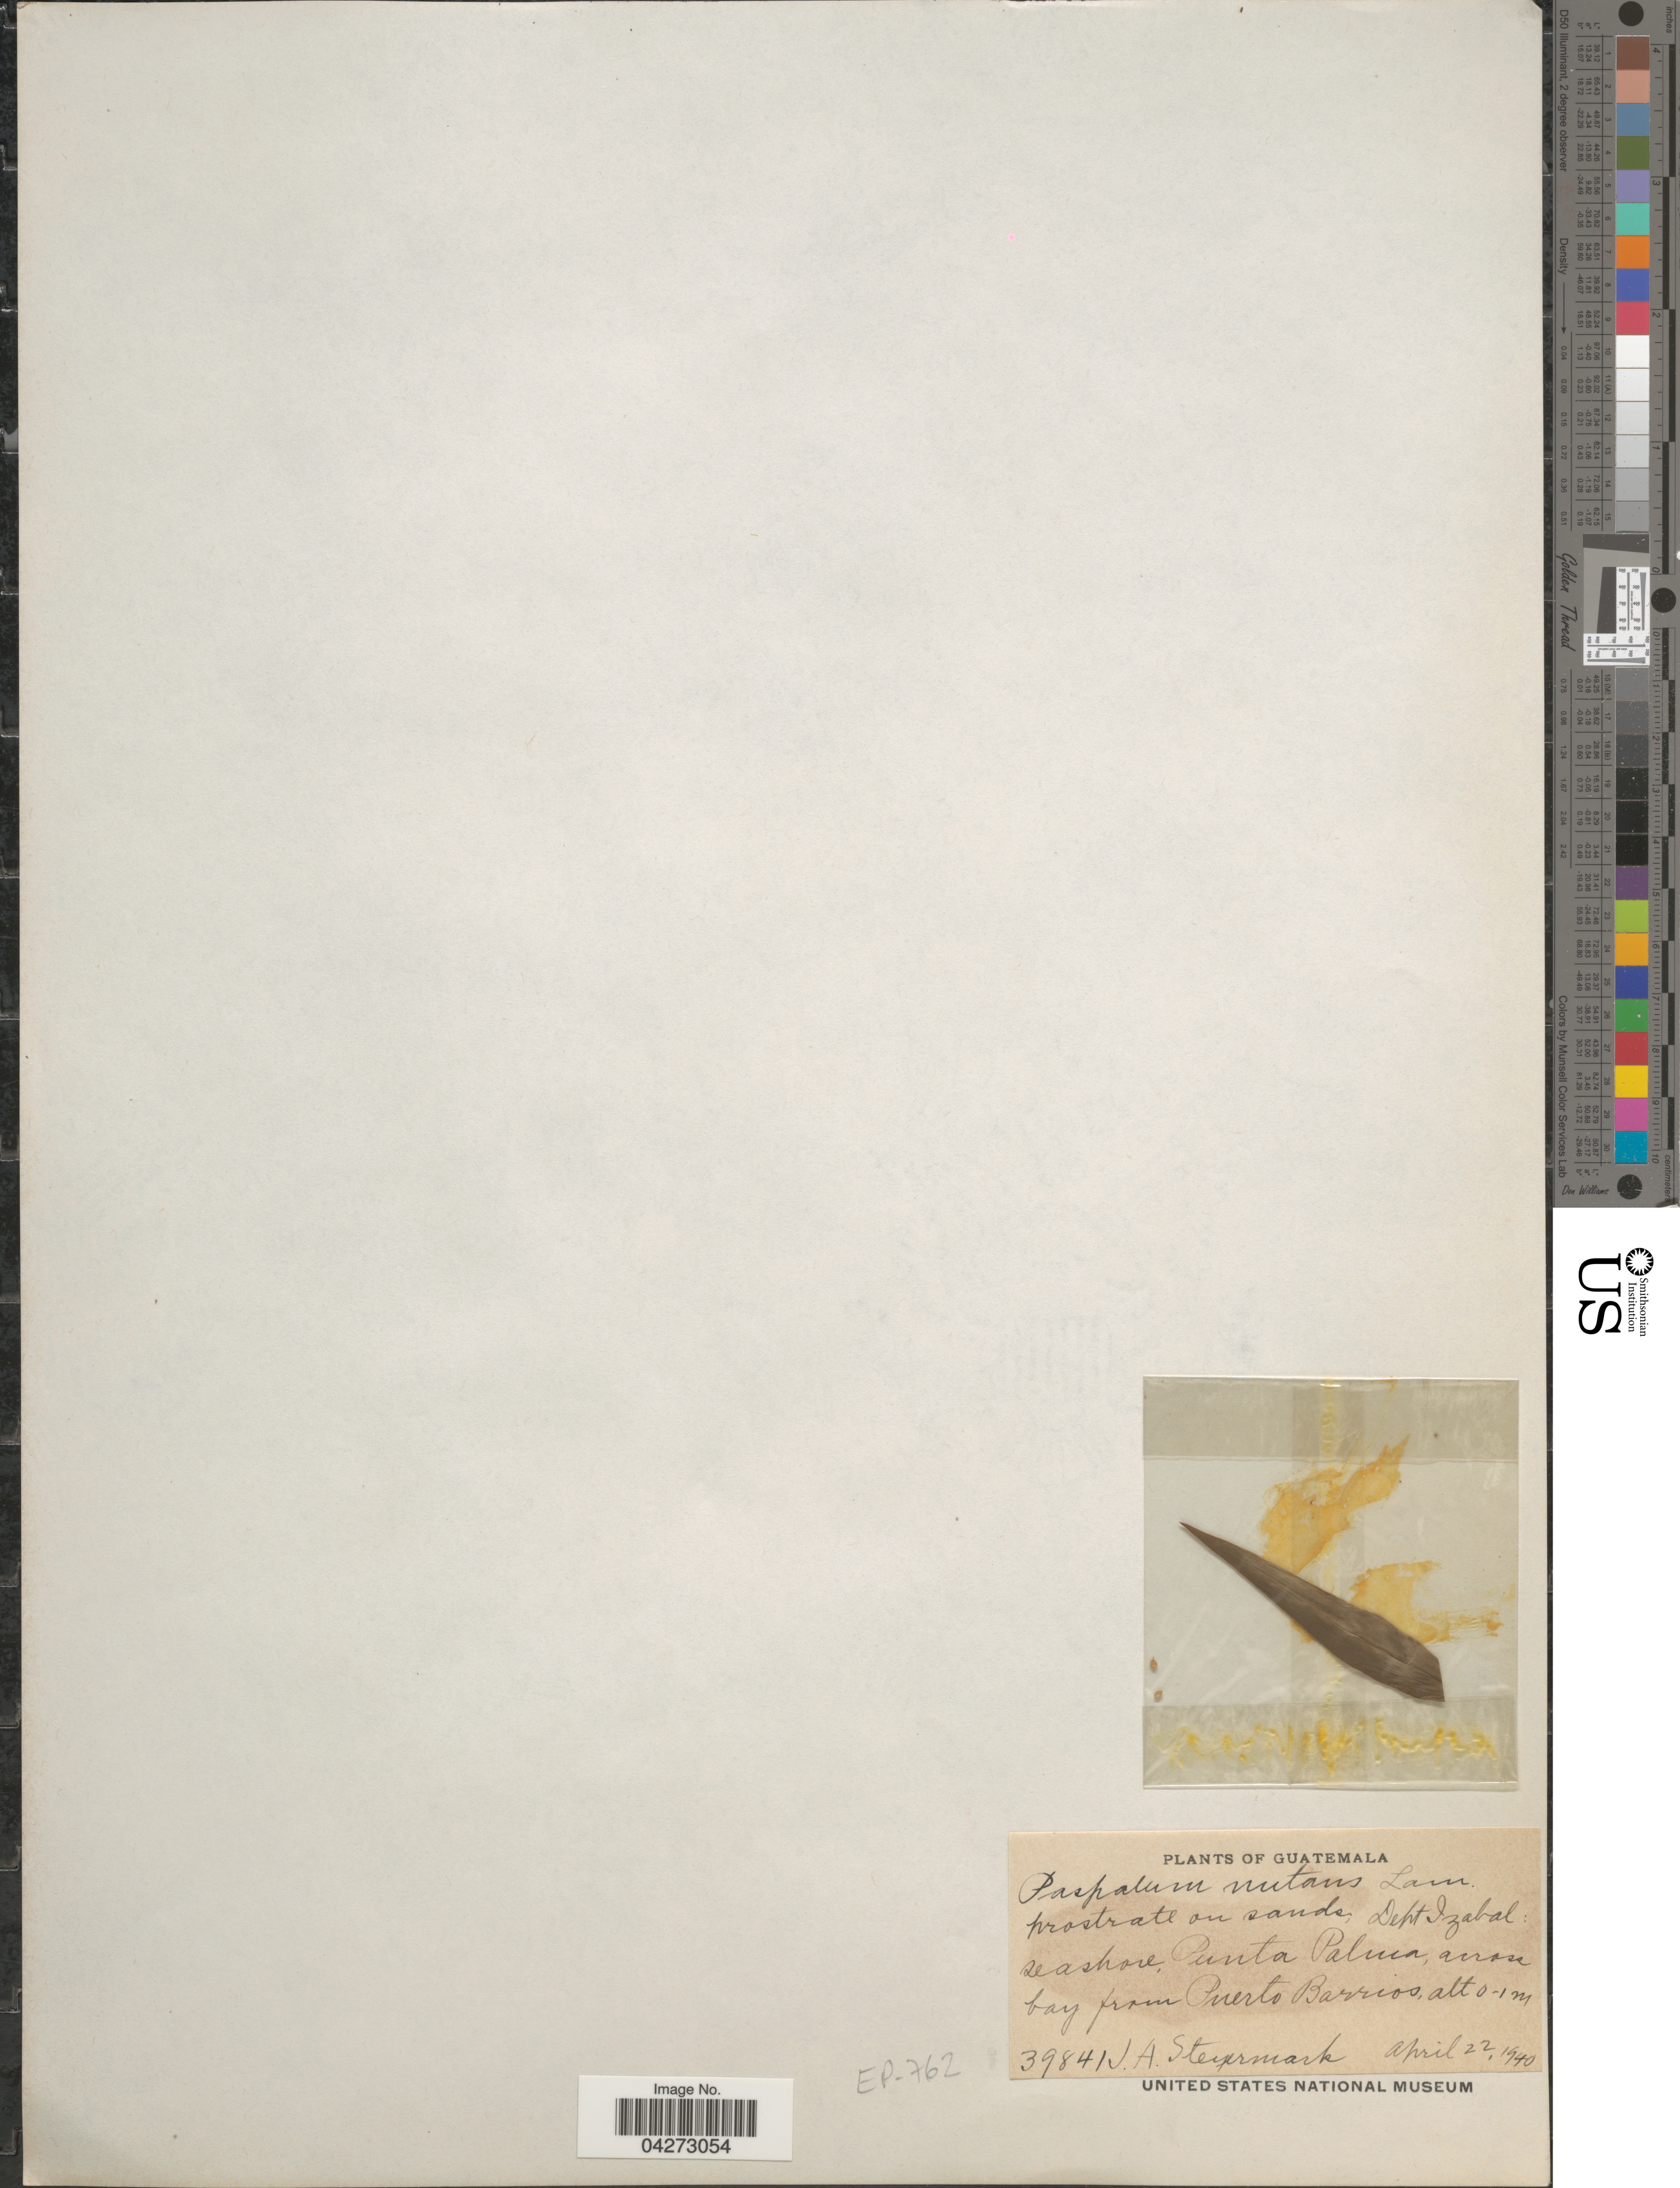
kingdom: Plantae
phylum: Tracheophyta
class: Liliopsida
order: Poales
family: Poaceae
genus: Paspalum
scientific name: Paspalum nutans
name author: Lam.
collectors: J. Steyermark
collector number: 39841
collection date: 1940-04-22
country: Guatemala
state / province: Izabal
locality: Dept. Izabal: seashore, Punta Palma, across bay from Puerto Barrios.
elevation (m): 0